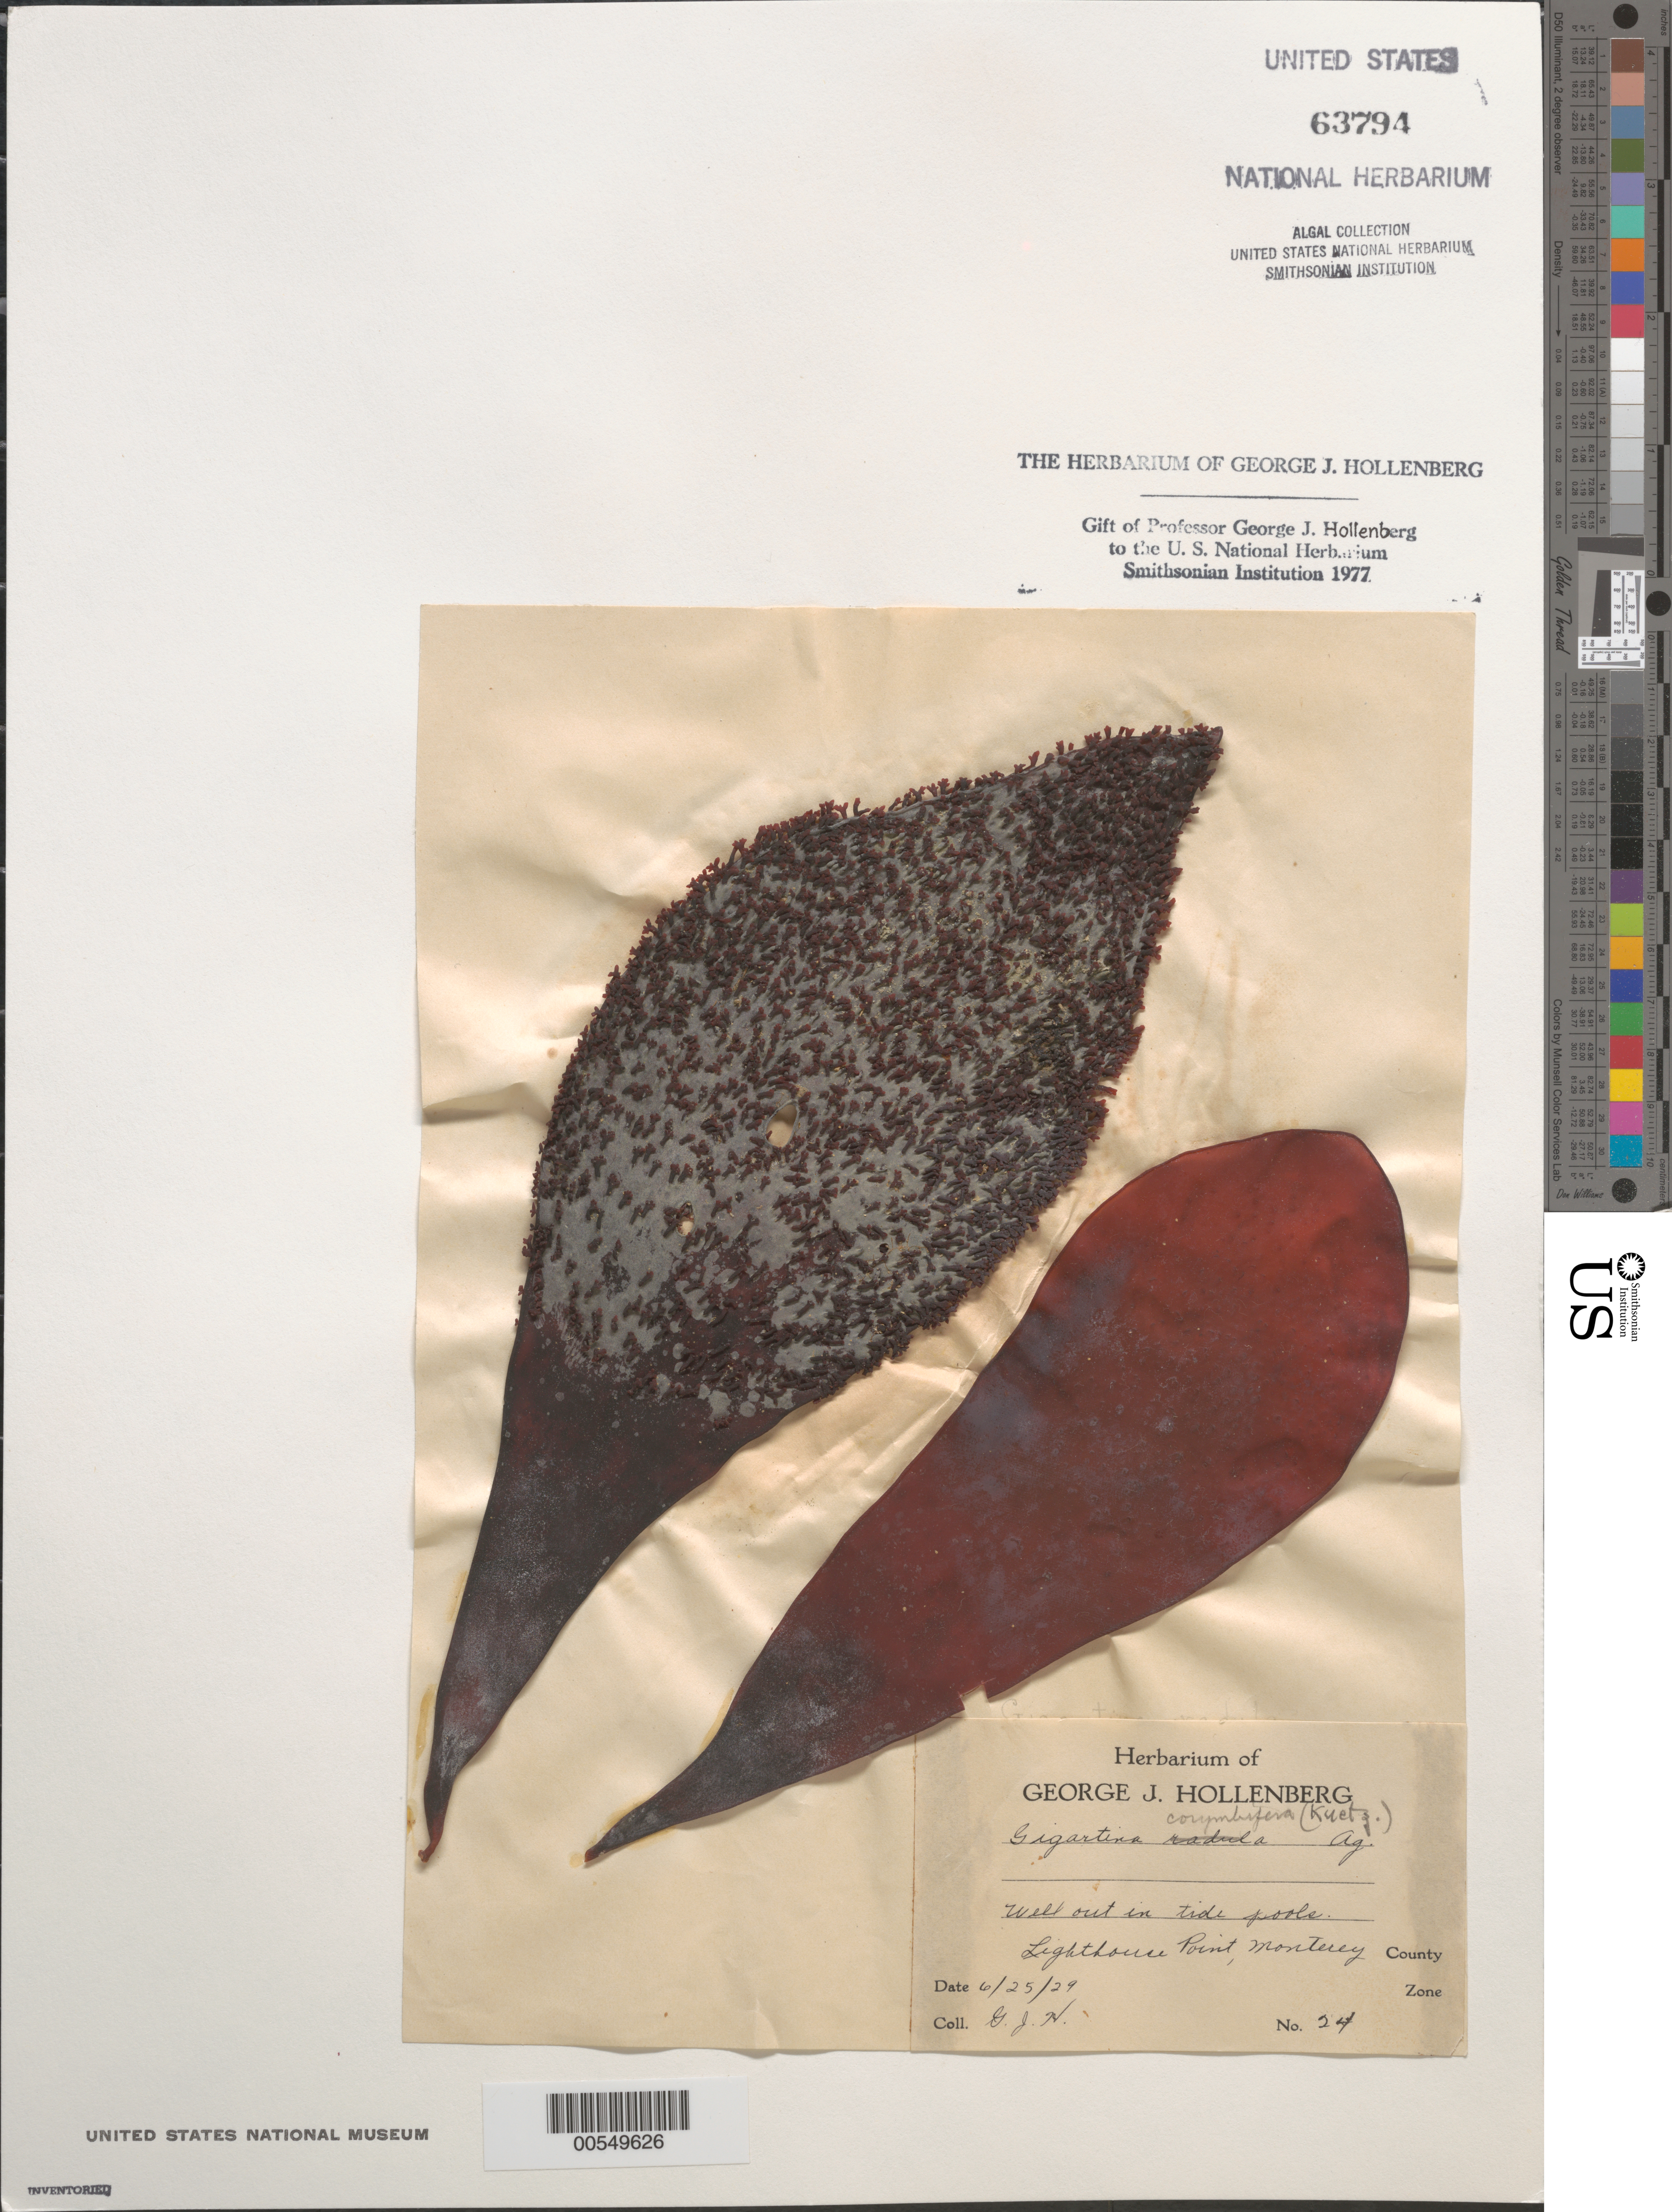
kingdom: Plantae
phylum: Rhodophyta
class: Florideophyceae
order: Gigartinales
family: Gigartinaceae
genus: Chondracanthus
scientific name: Chondracanthus corymbiferus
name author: (Kütz.) Guiry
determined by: Algae name updating Project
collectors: G. Hollenberg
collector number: GJH 24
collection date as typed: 25 Jun 1929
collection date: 1929-06-25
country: United States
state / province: California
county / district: Monterey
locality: Lighthouse Point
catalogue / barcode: US 63794